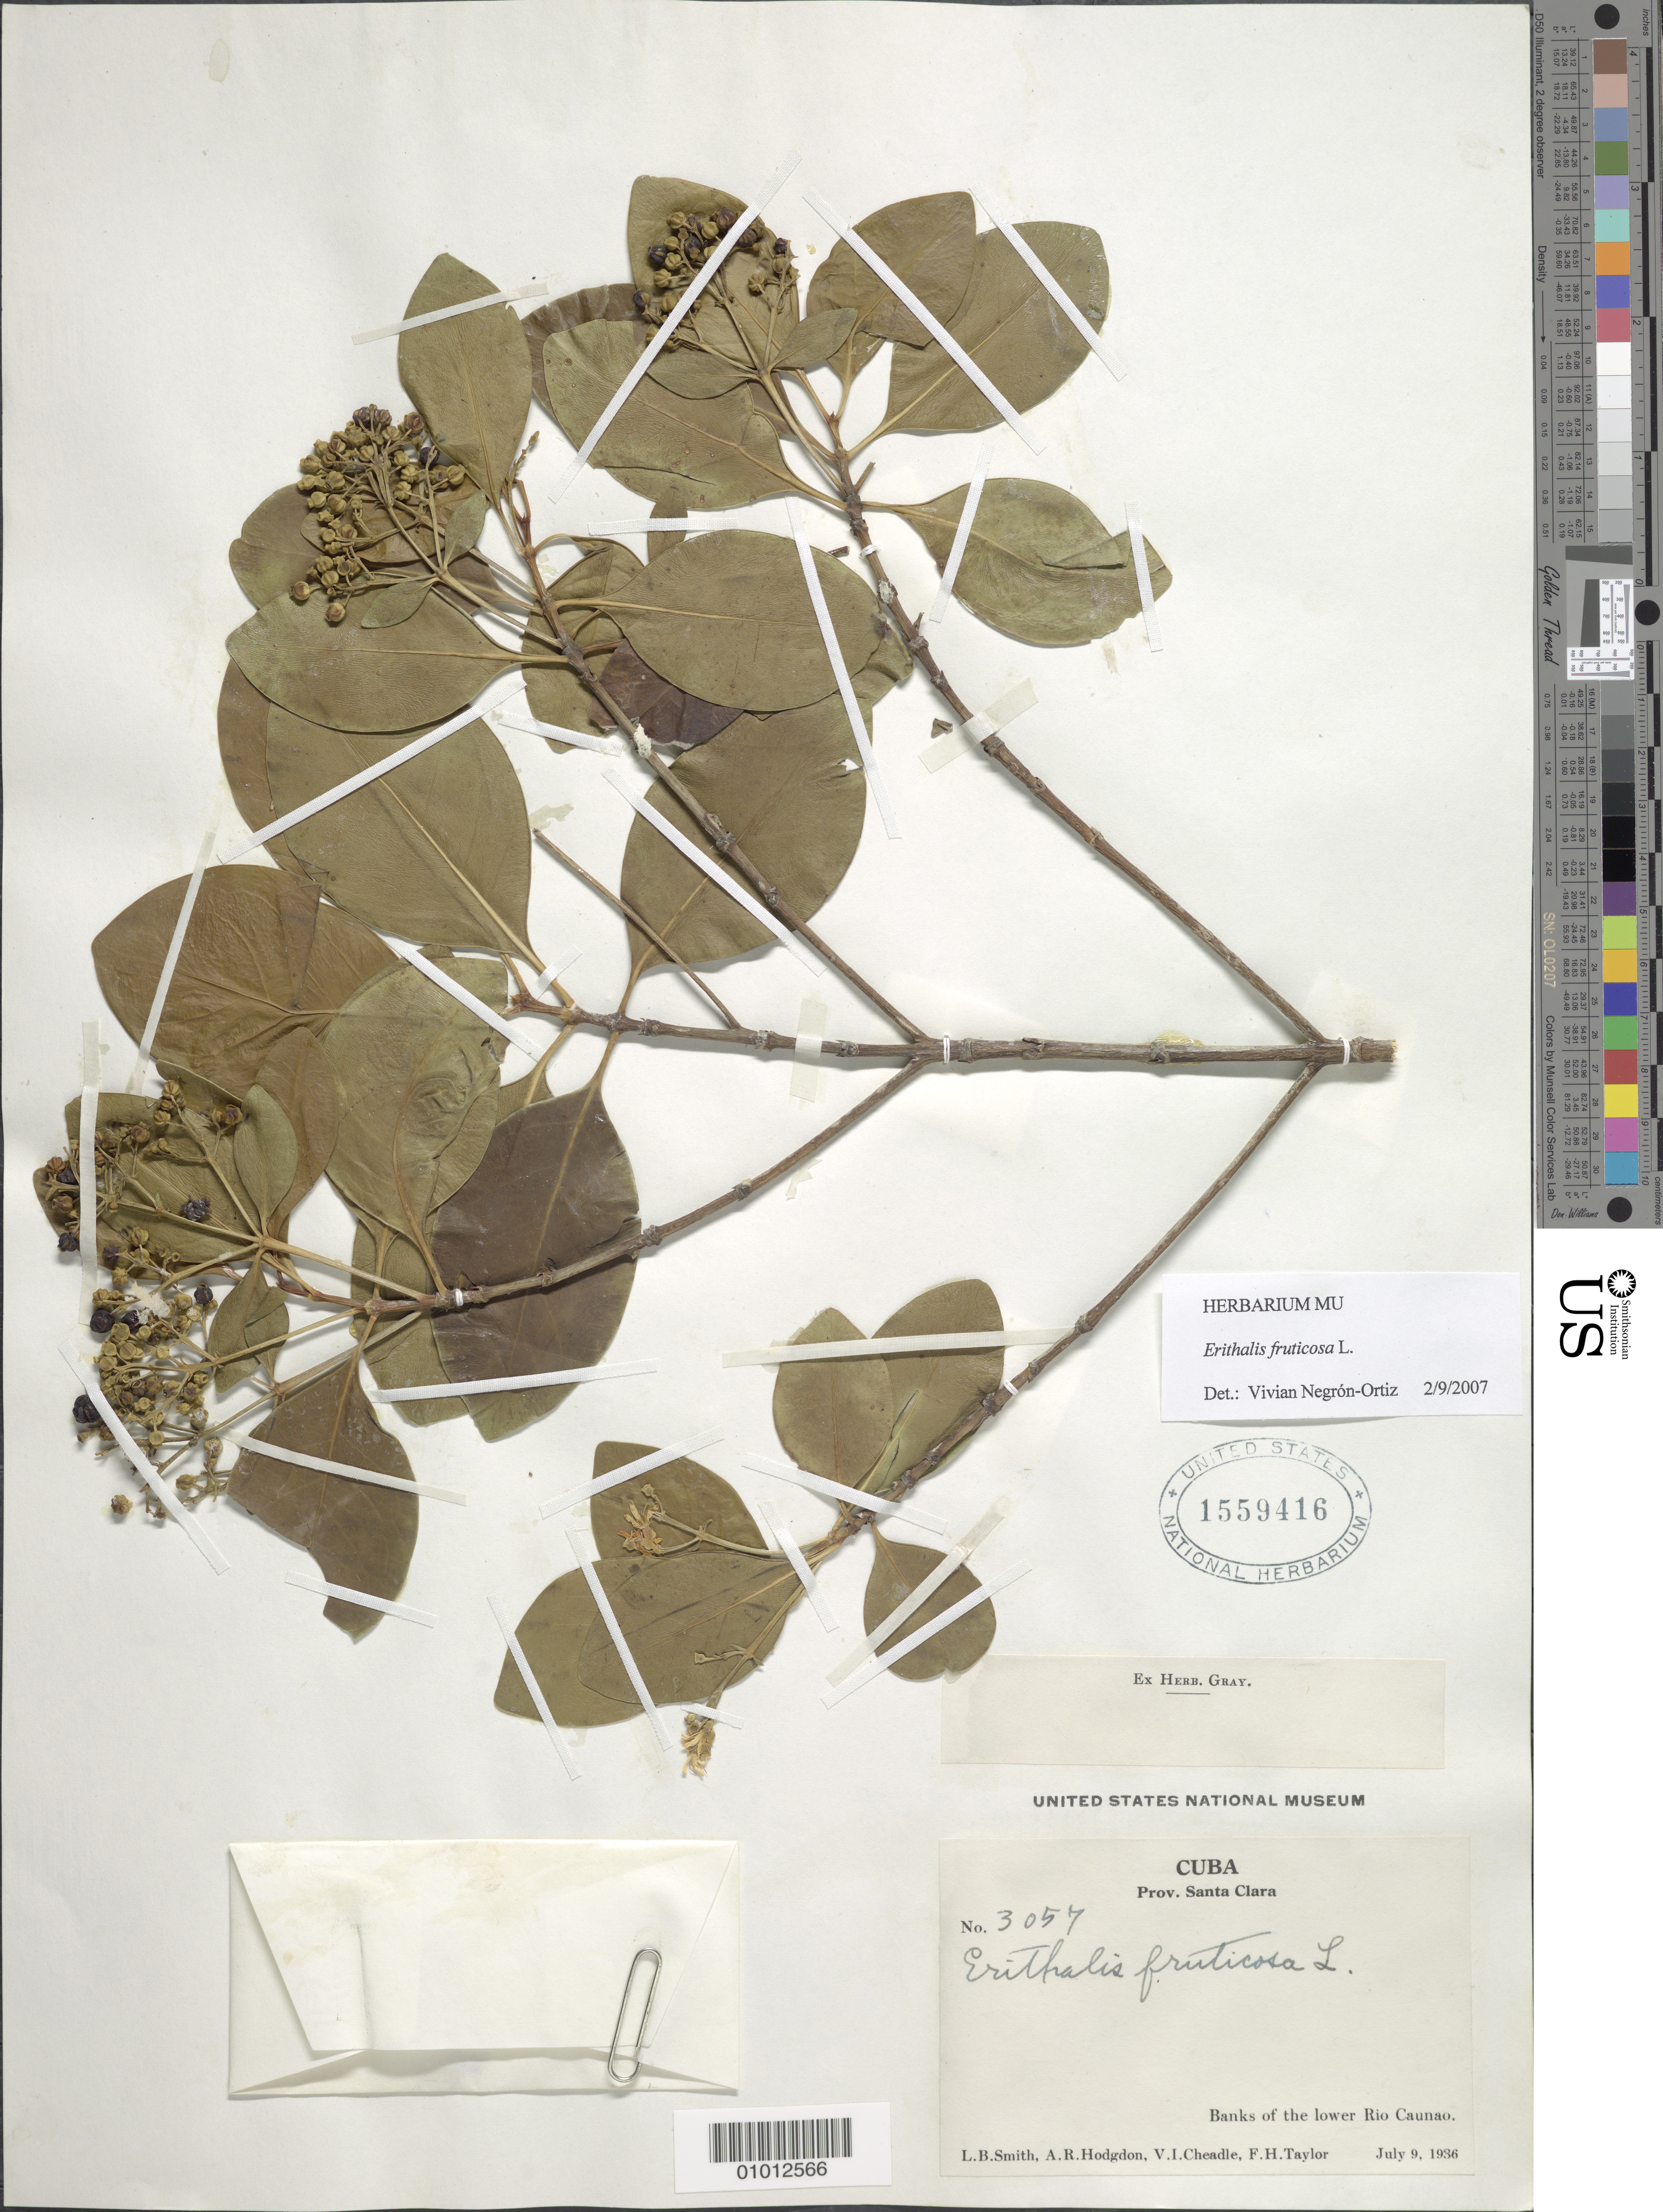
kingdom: Plantae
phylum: Tracheophyta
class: Magnoliopsida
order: Gentianales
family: Rubiaceae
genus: Erithalis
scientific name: Erithalis fruticosa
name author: L.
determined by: Negrón-Ortiz, V.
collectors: L. Smith, A. R. Hodgdon, V. I. Cheadle & F. H. Taylor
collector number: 3057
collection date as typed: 09 Jul 1936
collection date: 1936-07-09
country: Cuba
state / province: Santa Clara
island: Cuba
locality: Banks of the lower rio Caunao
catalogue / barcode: US 1559416